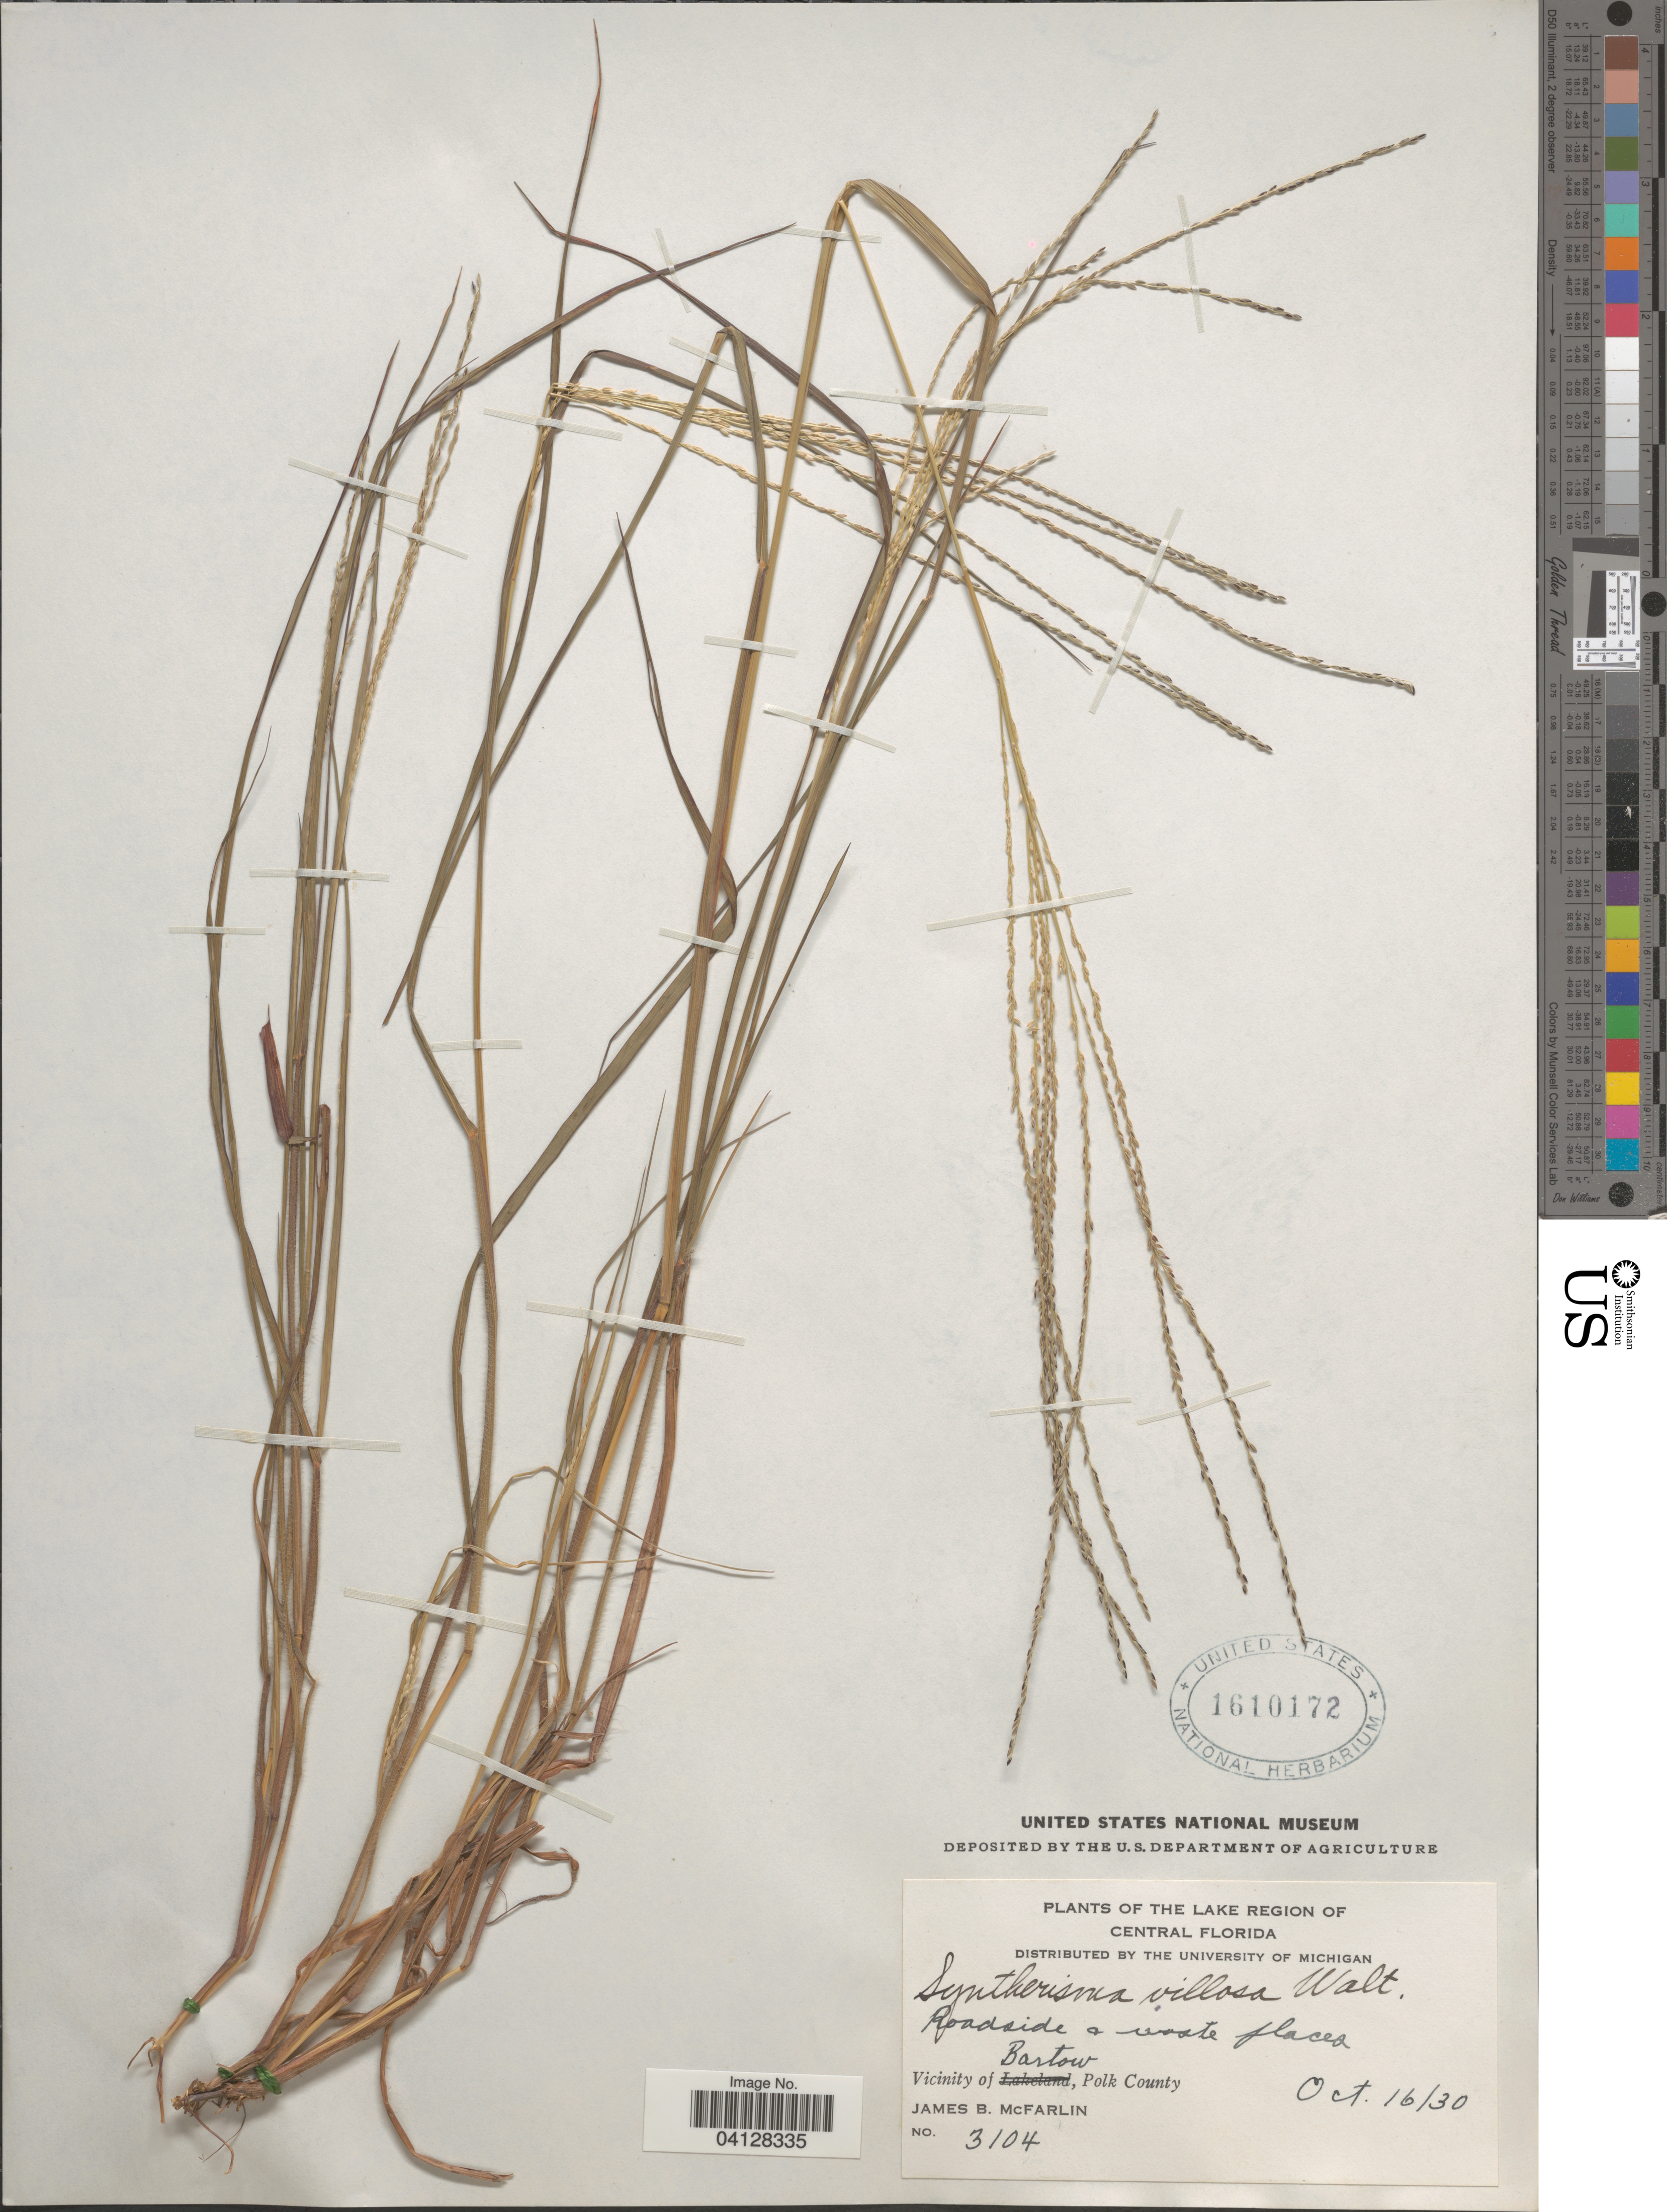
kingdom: Plantae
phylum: Tracheophyta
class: Liliopsida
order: Poales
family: Poaceae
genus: Syntherisma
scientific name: Syntherisma villosa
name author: Walter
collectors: J. McFarlin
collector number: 3104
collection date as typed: Transcribed d/m/y: 16/10/30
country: United States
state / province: Florida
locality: The Lake Region of Central Florida. Vicinity of Bartow, Polk County.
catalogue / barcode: US 1610172